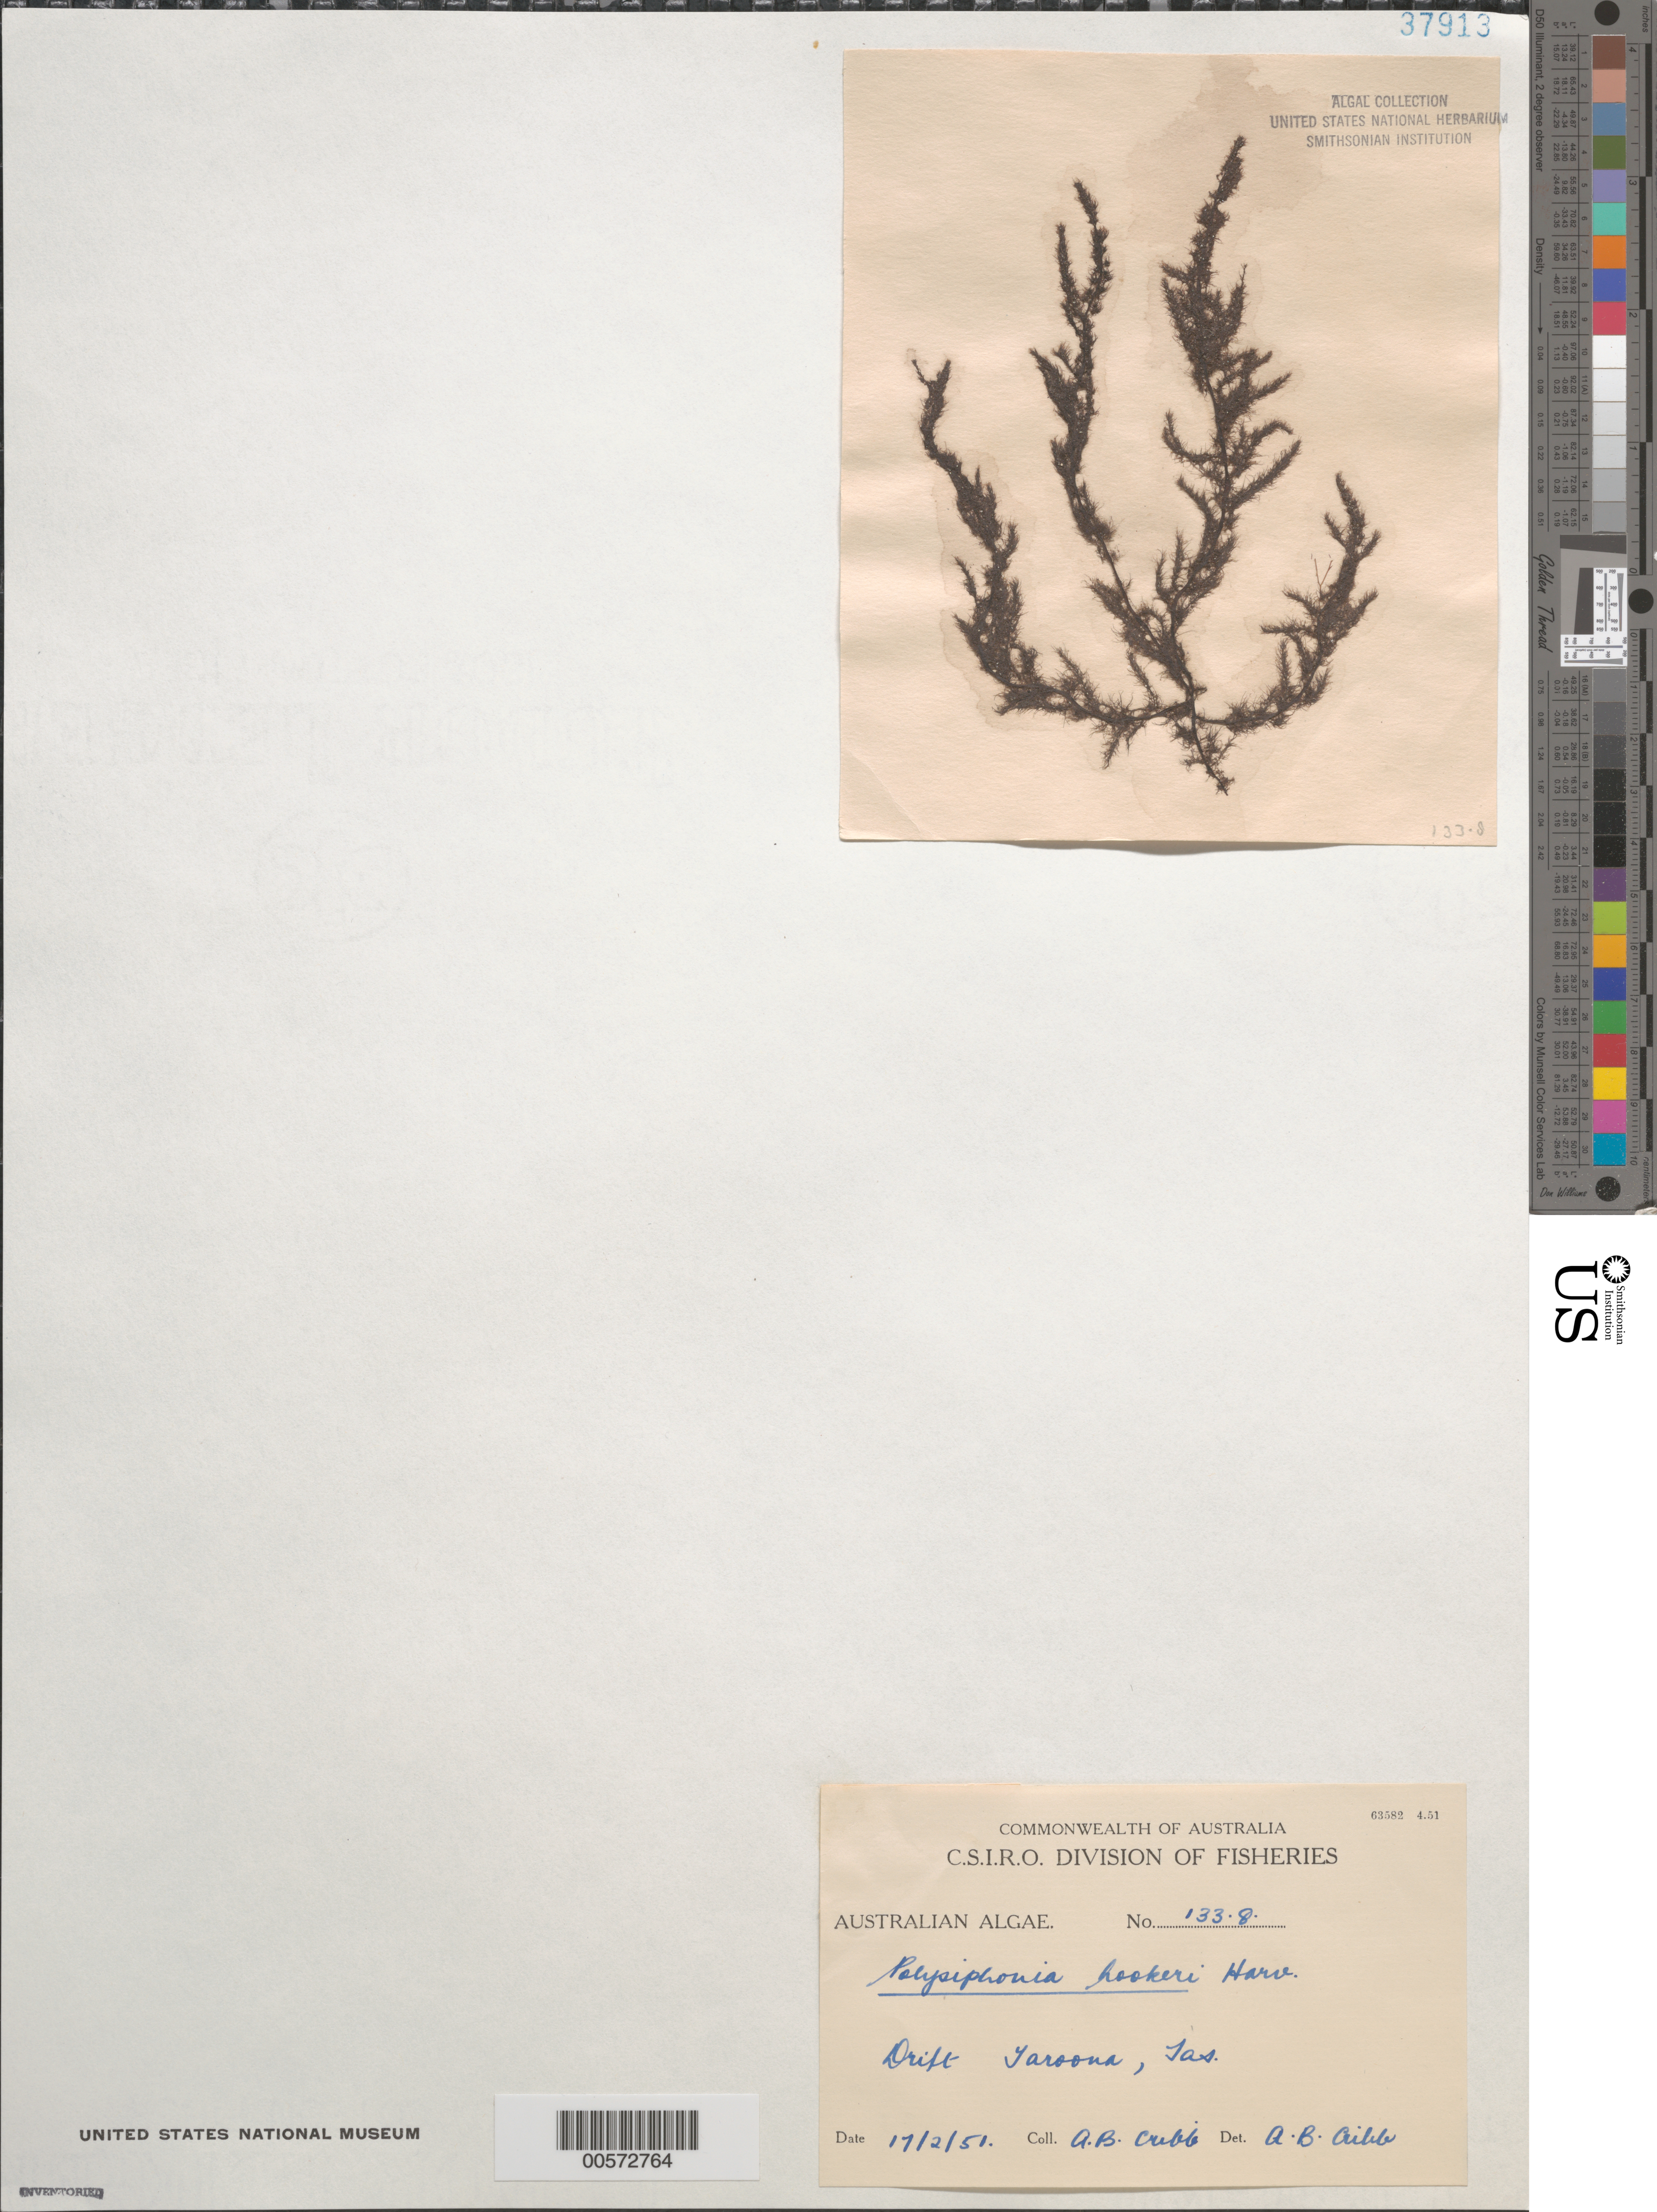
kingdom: Plantae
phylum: Rhodophyta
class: Florideophyceae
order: Ceramiales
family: Rhodomelaceae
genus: Echinothamnion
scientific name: Echinothamnion hookeri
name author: (Harv.) Kylin ex P.C. Silva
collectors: A. Cribb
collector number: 133.8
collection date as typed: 17 Feb 1951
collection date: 1951-02-17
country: Australia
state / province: Tasmania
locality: Taroona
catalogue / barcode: US 37913